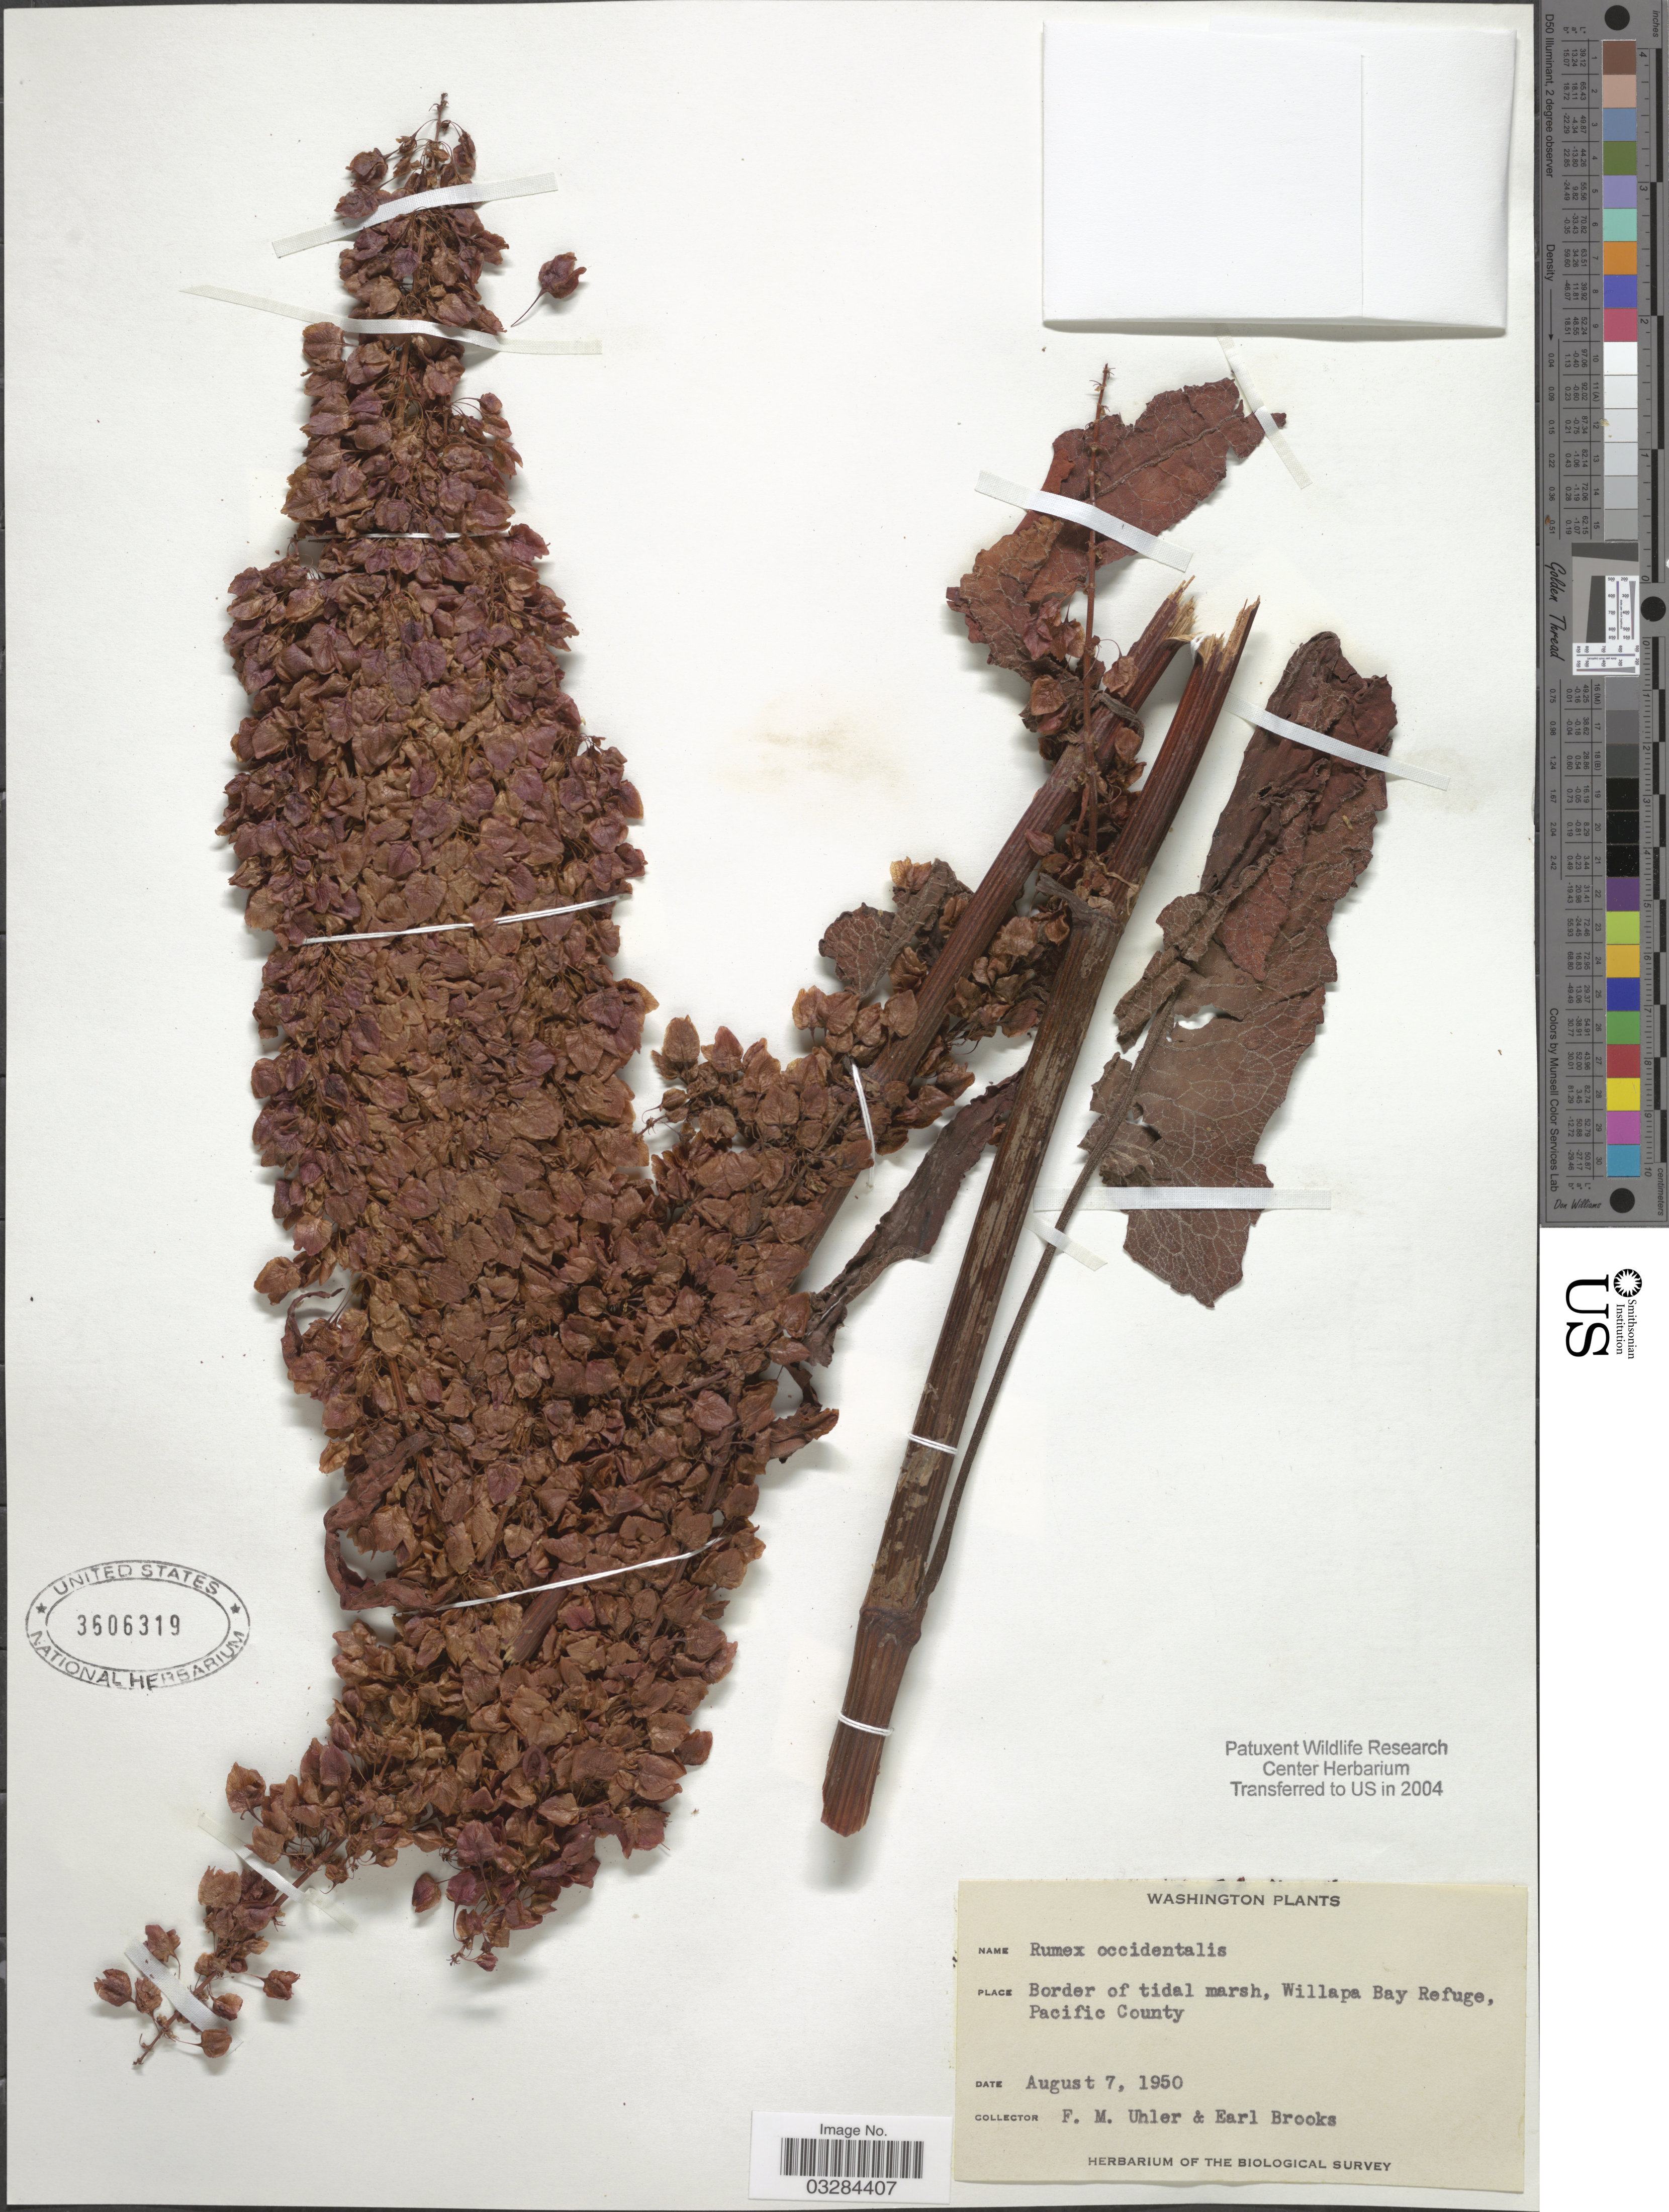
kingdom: Plantae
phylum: Tracheophyta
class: Magnoliopsida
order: Caryophyllales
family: Polygonaceae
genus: Rumex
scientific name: Rumex occidentalis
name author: S. Watson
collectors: F. M. Uhler & E. Brooks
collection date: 1950-08-07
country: United States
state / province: Washington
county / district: Pacific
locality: Border of tidal marsh, Willapa Bay Refuge, Pacific County.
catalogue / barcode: US 3606319